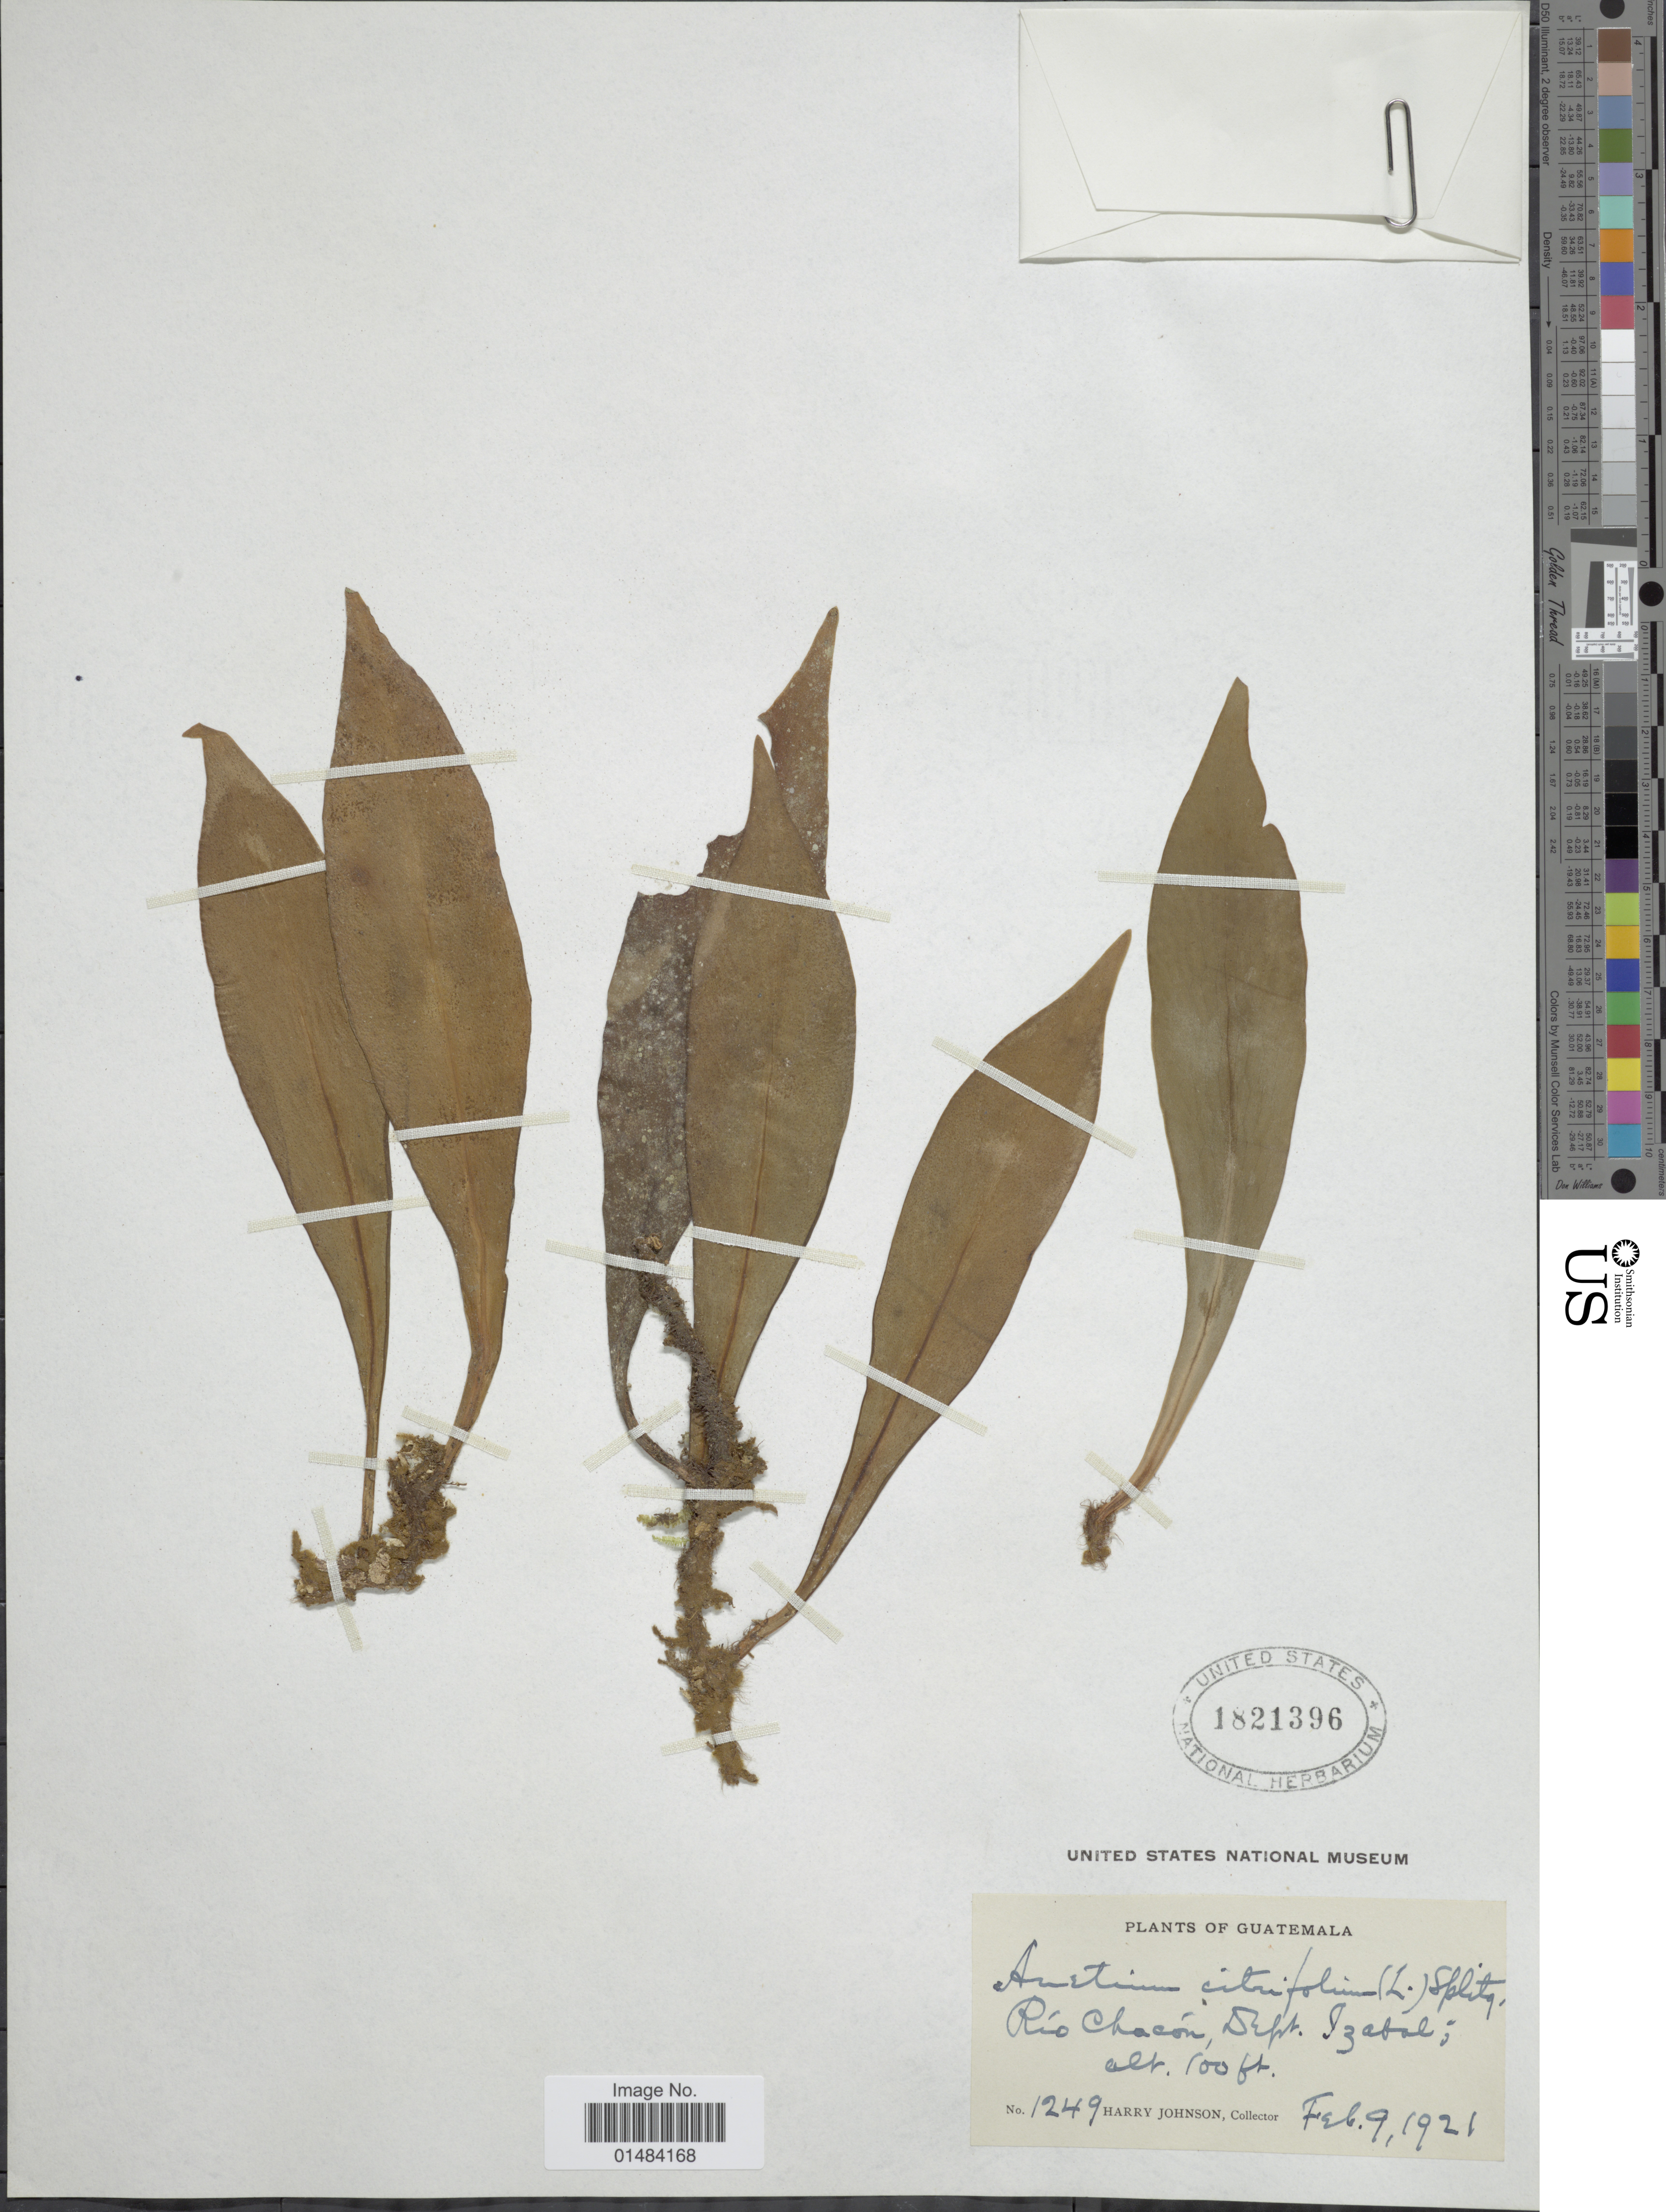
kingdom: Plantae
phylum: Tracheophyta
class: Polypodiopsida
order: Polypodiales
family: Pteridaceae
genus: Anetium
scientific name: Anetium citrifolium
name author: (L.) Splitg.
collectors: H. Johnson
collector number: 1249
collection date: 1921-02-09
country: Guatemala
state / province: Izabal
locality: Guatemala, Rio Chacon, Dept. Izabal.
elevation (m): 30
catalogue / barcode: US 1821396